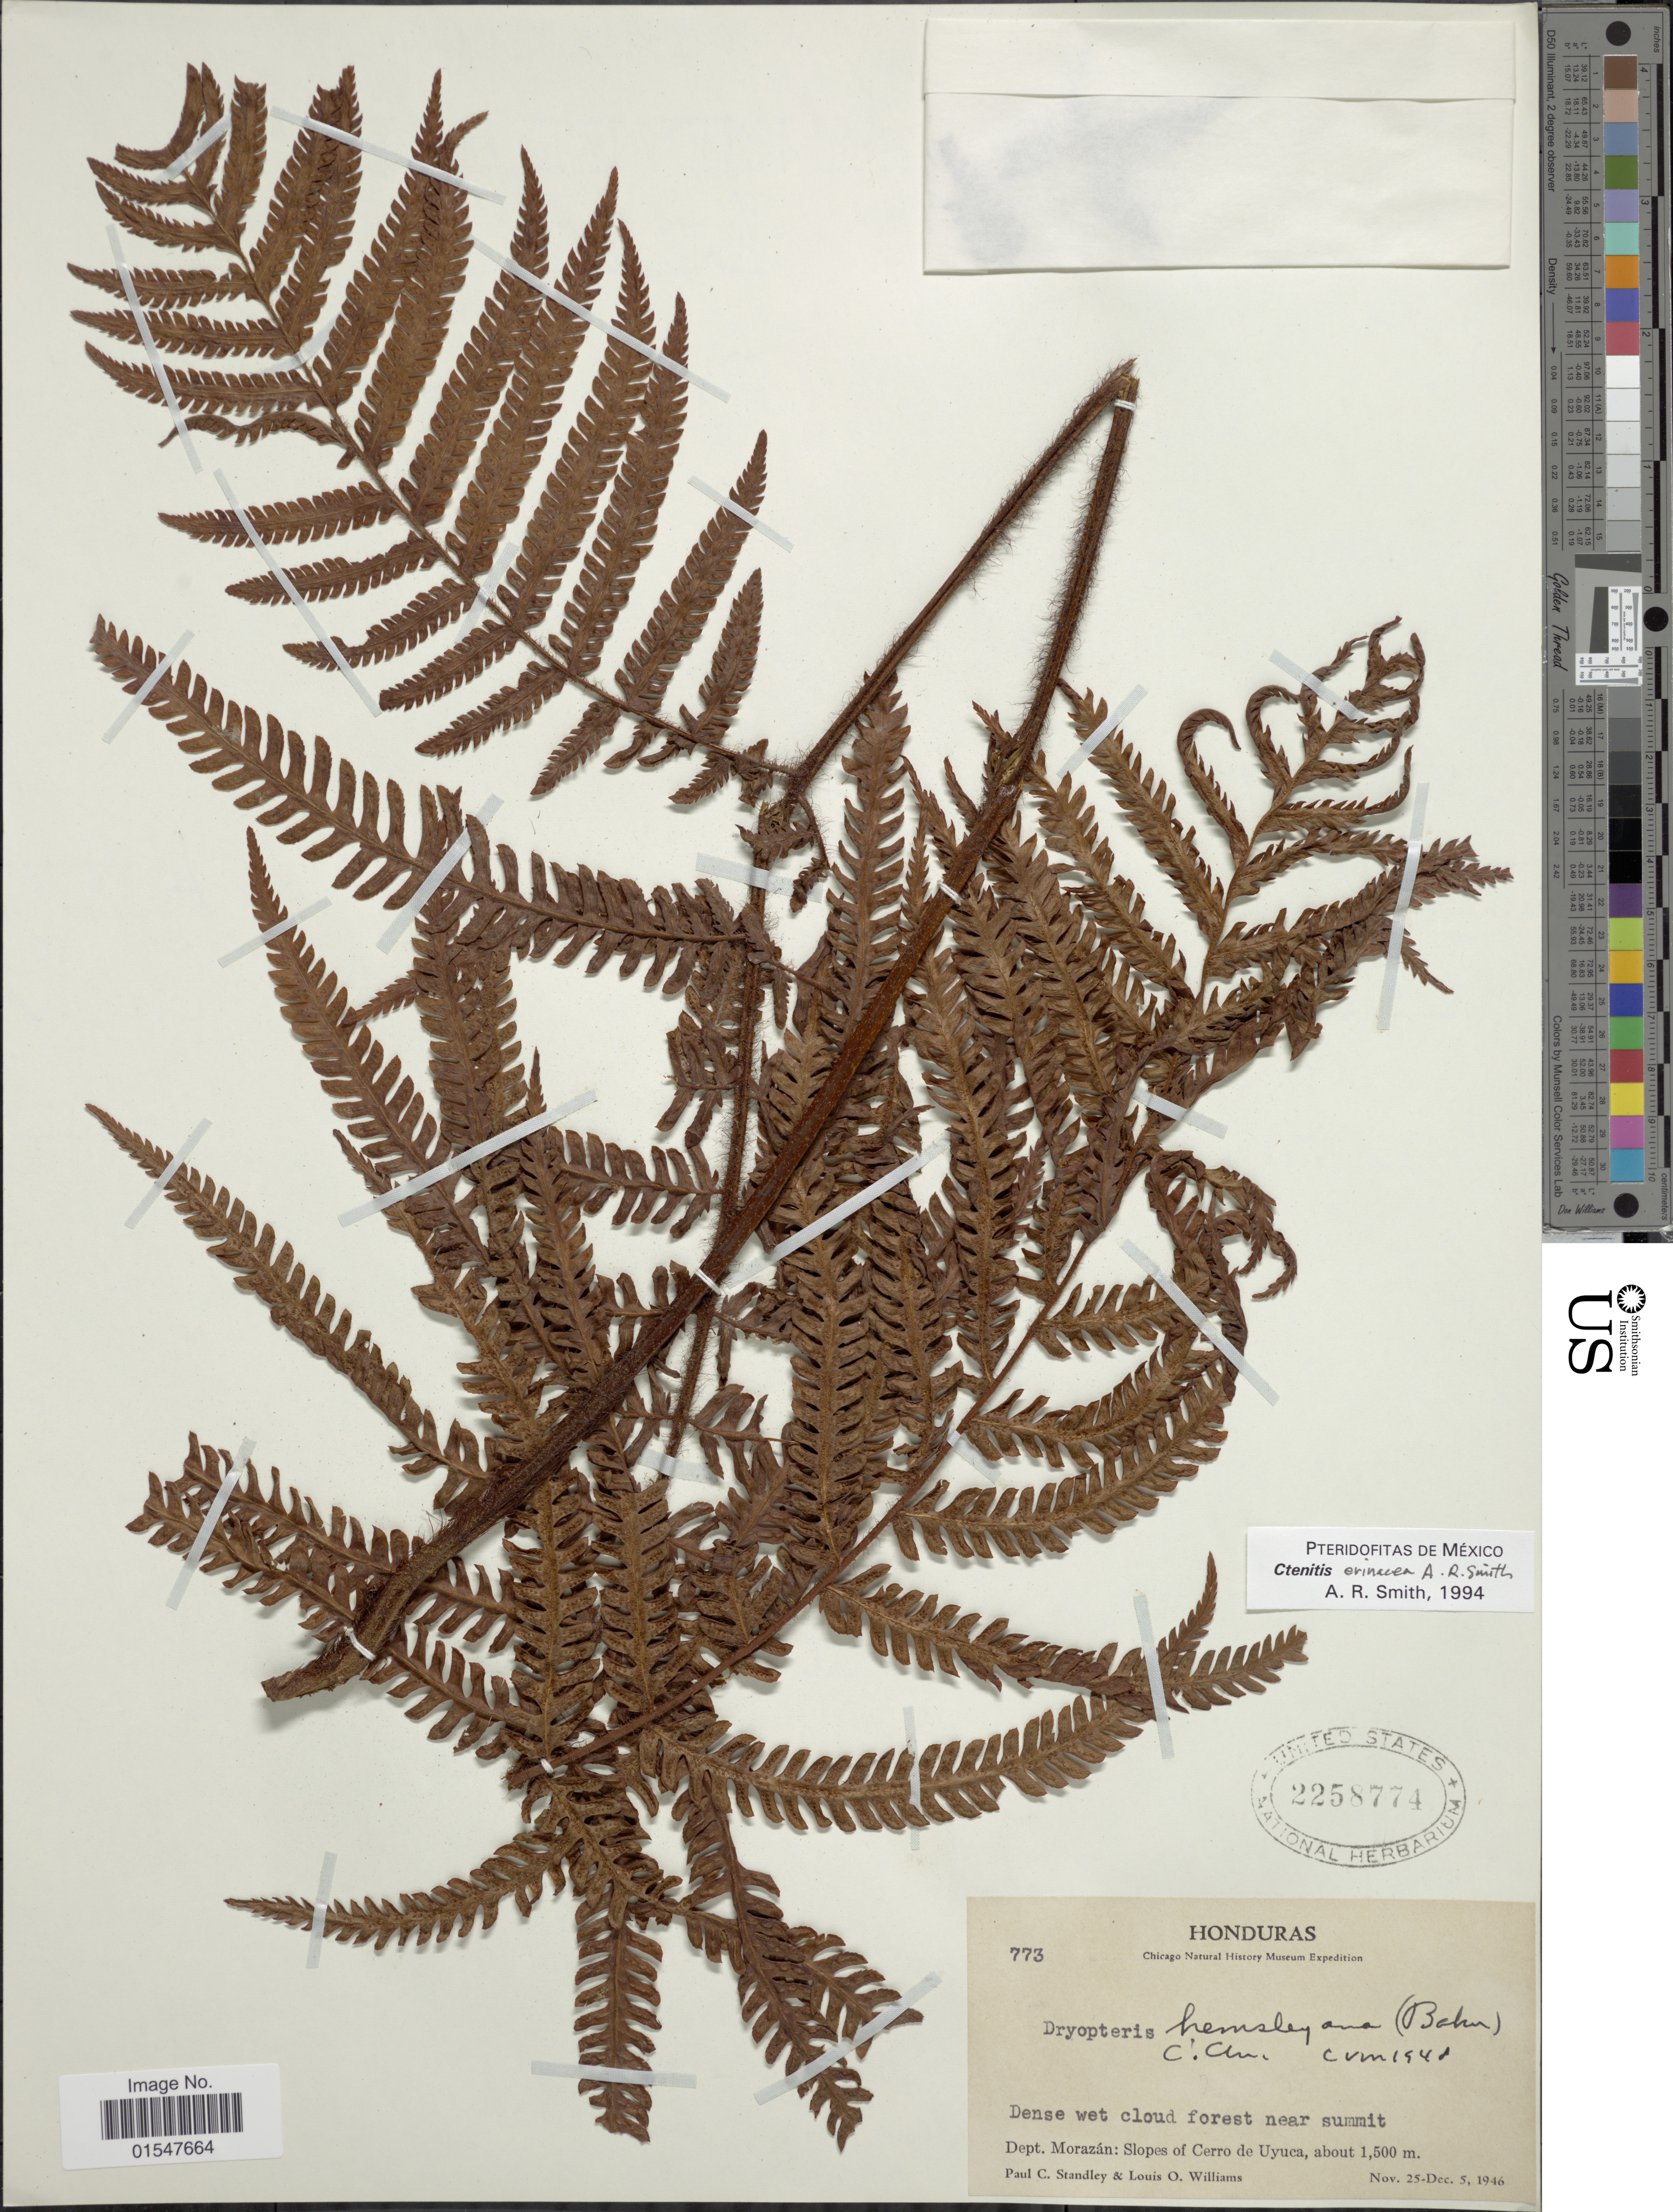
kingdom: Plantae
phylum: Tracheophyta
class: Polypodiopsida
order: Polypodiales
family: Dryopteridaceae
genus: Ctenitis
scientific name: Ctenitis erinacea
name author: A.R. Sm.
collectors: P. C. Standley & L. O. Williams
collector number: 773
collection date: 1946-11-25/1946-12-05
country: Honduras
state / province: Fco. Morazán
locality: Dept. Morazan: Slopes of Cerro de Uyuca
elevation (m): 1500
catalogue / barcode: US 2258774